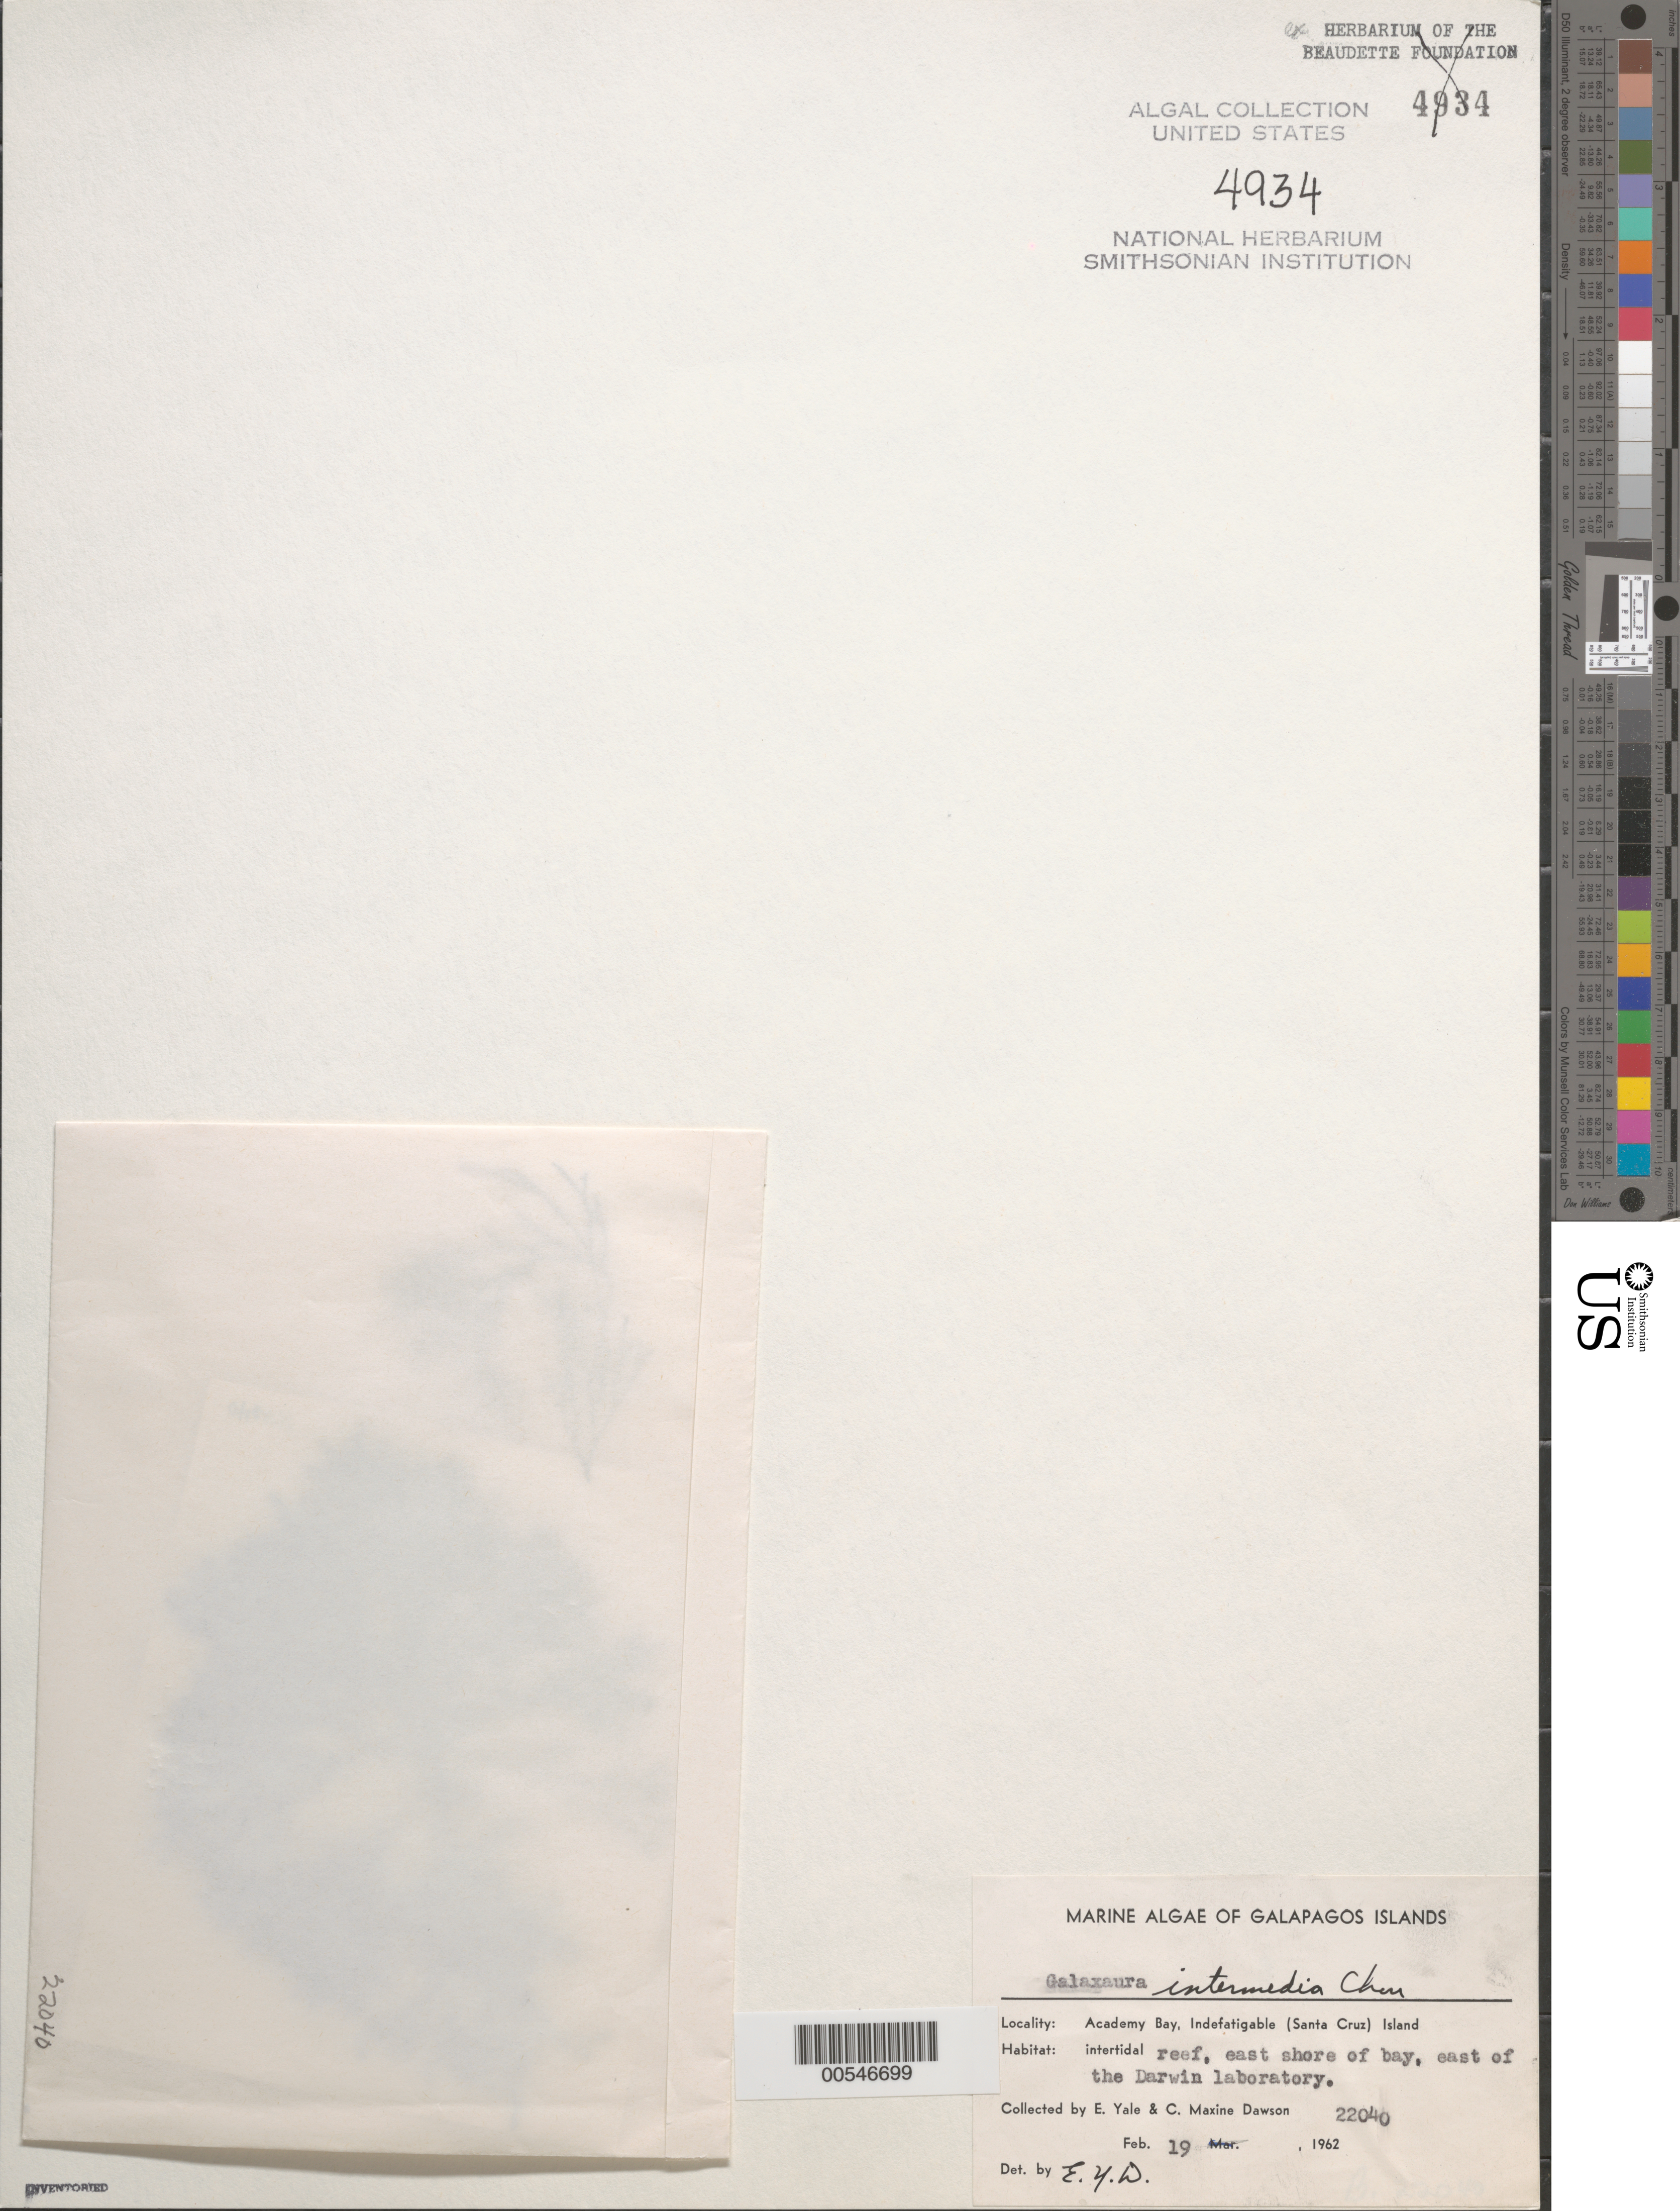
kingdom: Plantae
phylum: Rhodophyta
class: Florideophyceae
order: Nemaliales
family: Galaxauraceae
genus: Dichotomaria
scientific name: Dichotomaria intermedia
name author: (R.C.Y. Chou) J.Wiriyadamrikul et al.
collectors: E. Y. Dawson & C. M. Dawson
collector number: EYD 22040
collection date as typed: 19 Feb 1962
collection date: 1962-02-19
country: Ecuador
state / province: Colón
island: Santa Cruz [Indefatigable, Chaves]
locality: Academy Bay E of Darwin Laboratory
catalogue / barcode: US 4934